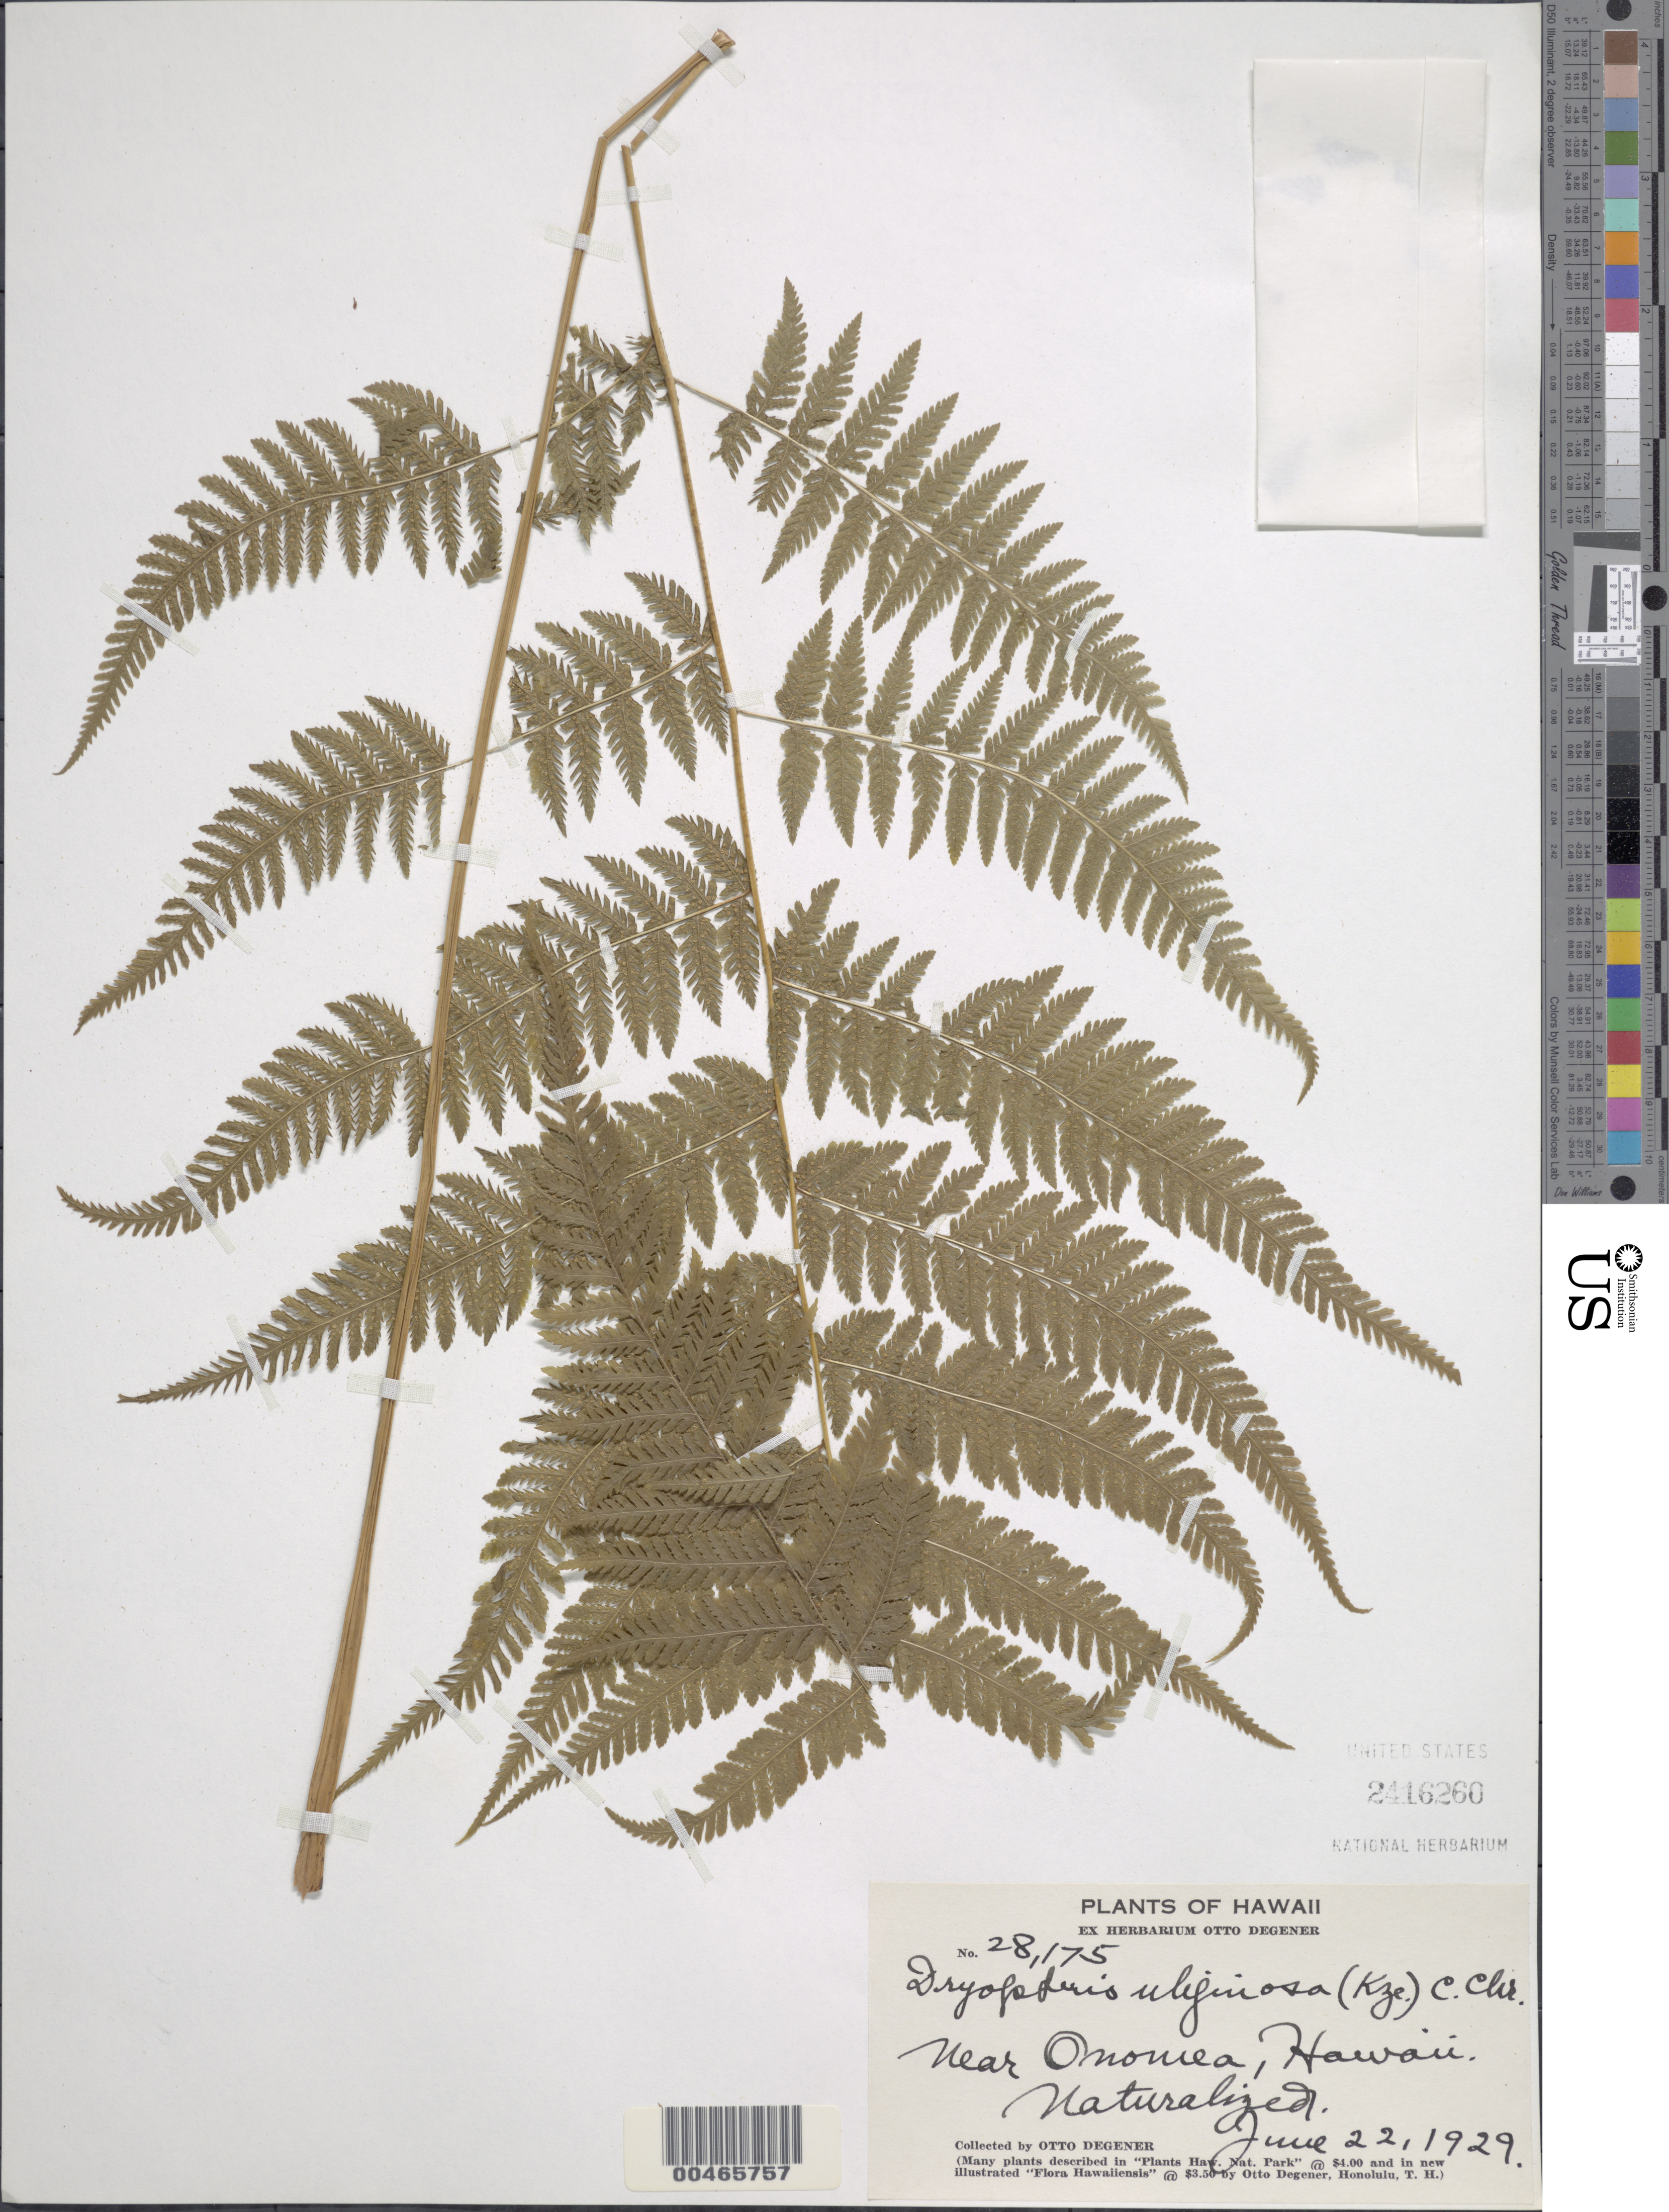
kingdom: Plantae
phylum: Tracheophyta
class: Polypodiopsida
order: Polypodiales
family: Thelypteridaceae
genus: Macrothelypteris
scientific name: Macrothelypteris torresiana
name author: (Gaudich.) Ching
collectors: O. Degener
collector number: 28175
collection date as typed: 22 Jun 1929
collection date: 1929-06-22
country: United States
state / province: Hawaii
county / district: Hawaii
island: Hawaii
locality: Near Onomea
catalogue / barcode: US 2416260